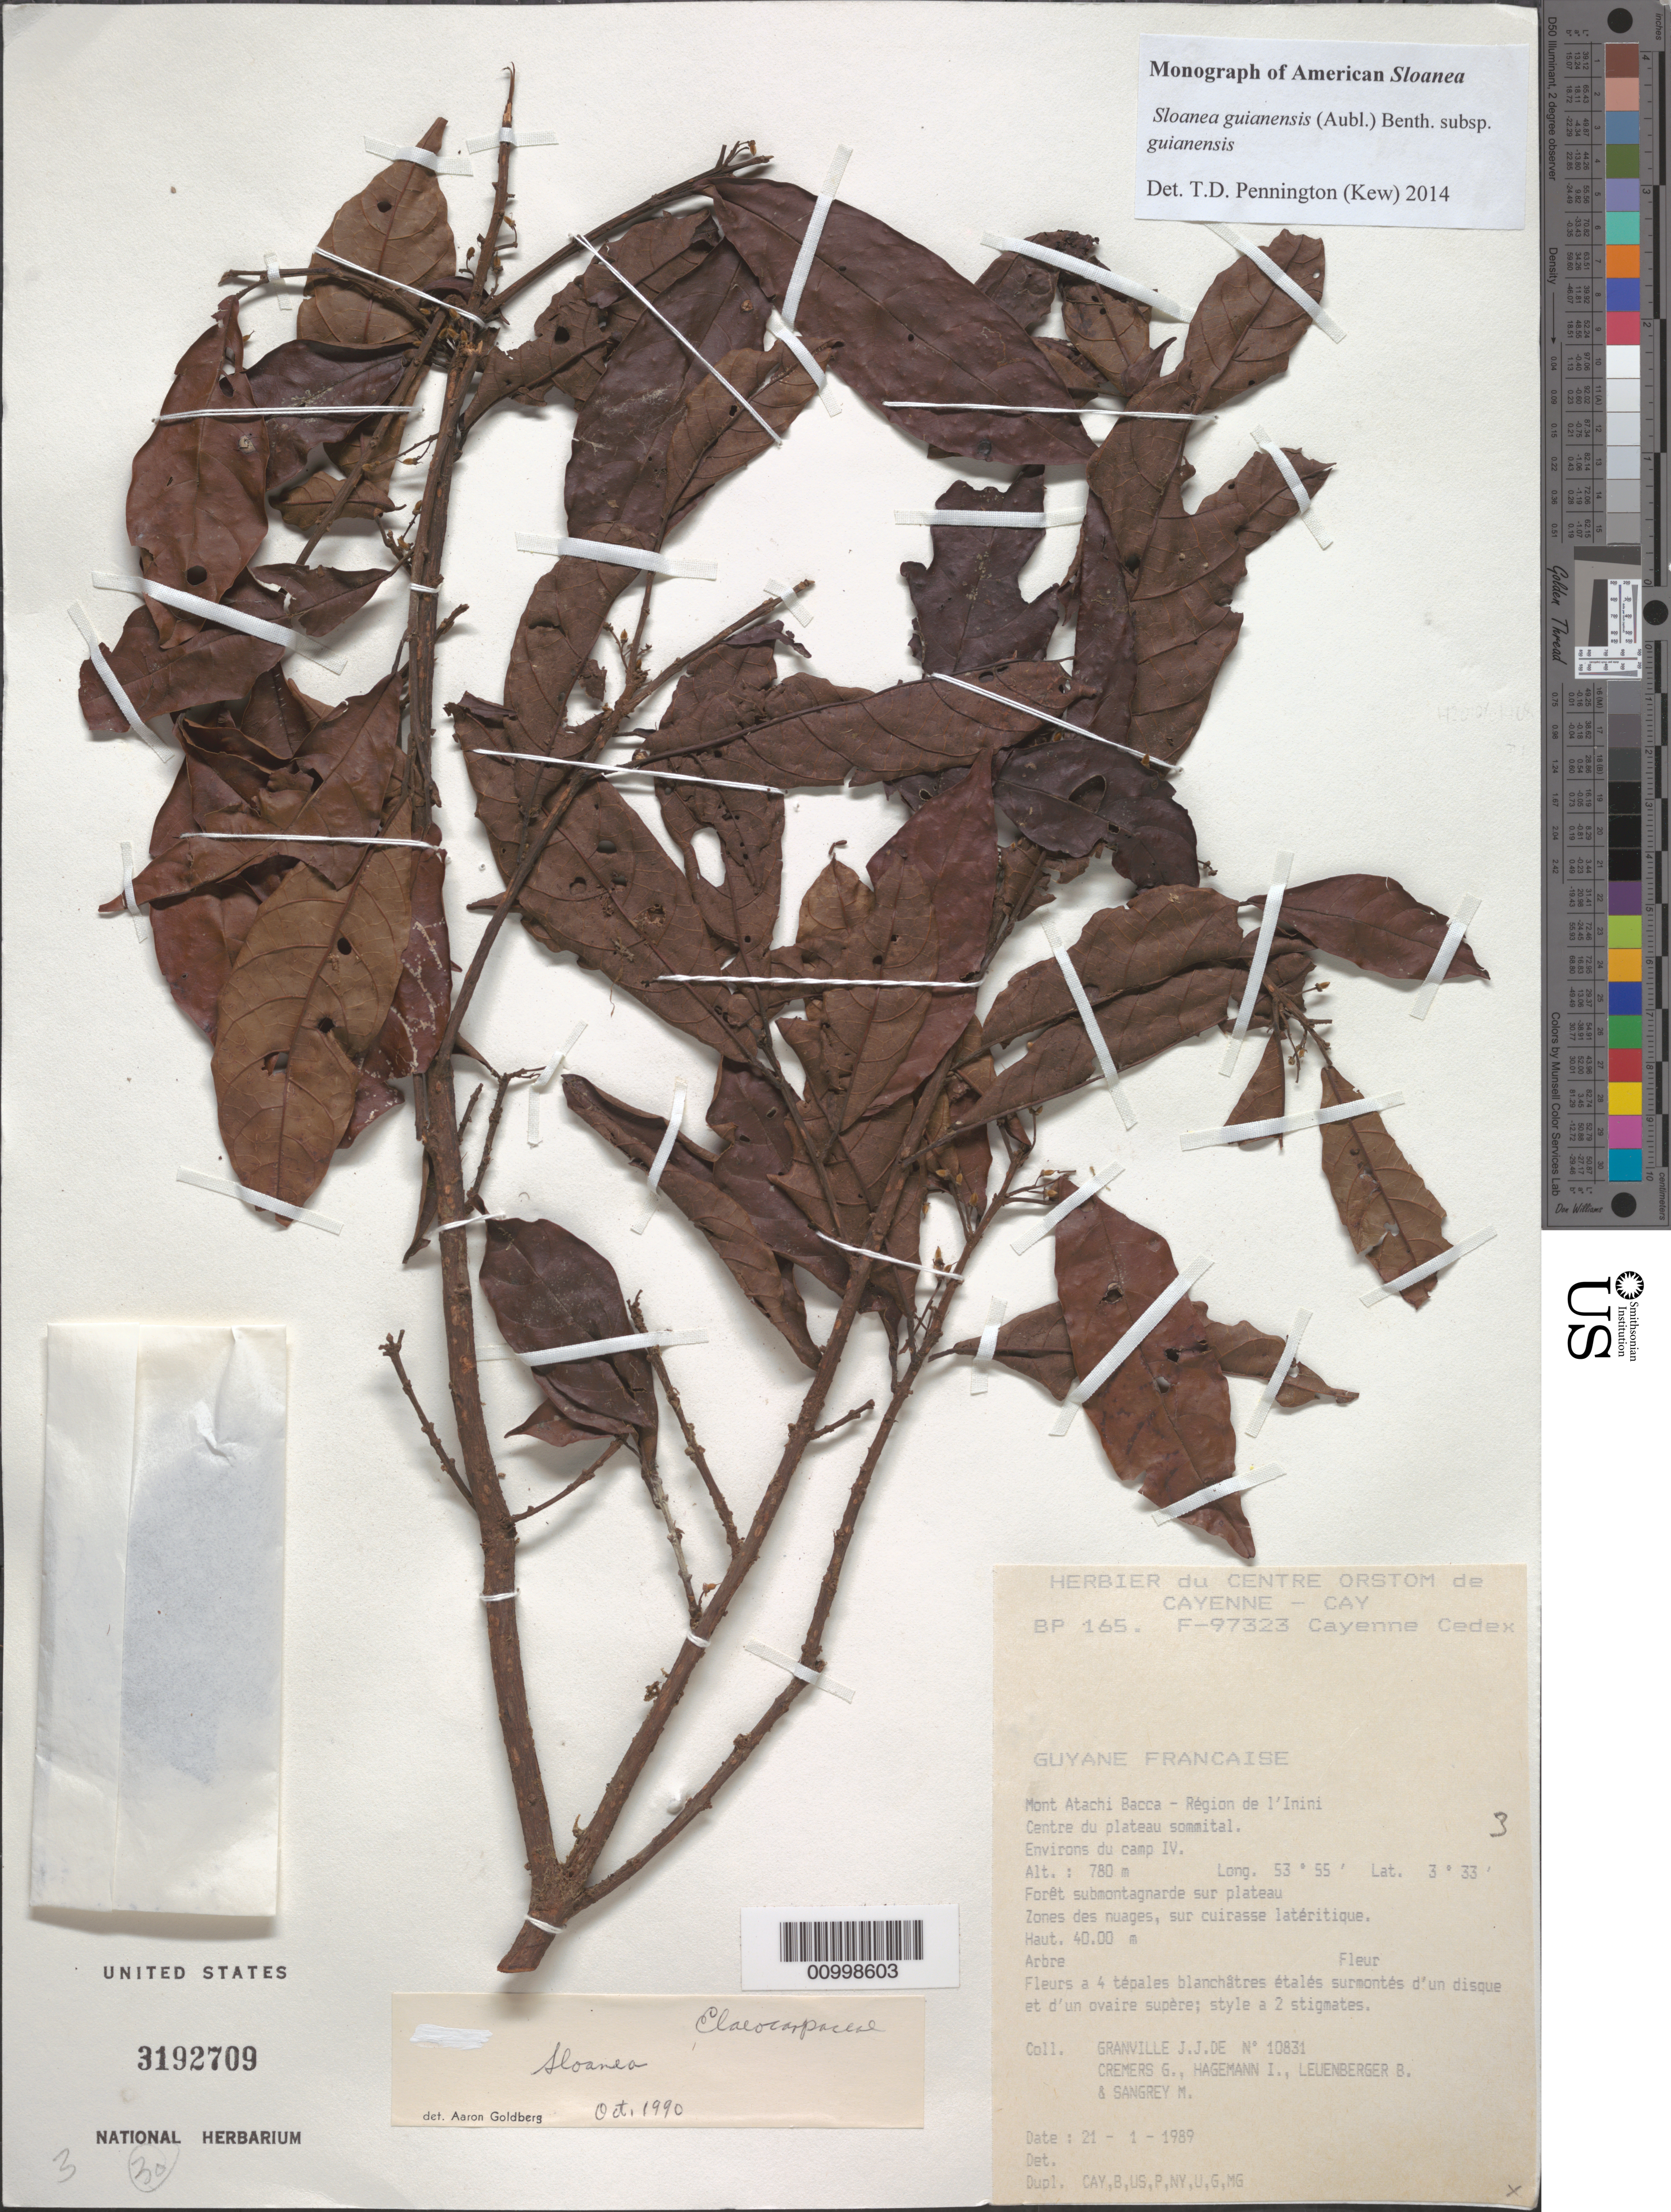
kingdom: Plantae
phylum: Tracheophyta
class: Magnoliopsida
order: Oxalidales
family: Elaeocarpaceae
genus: Sloanea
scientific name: Sloanea guianensis subsp. guianensis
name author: (Aubl.) Benth.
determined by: Pennington, T. D., (K)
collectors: J.-J. de Granville, G. Cremers, J. Hagemann, B. E. Leuenberger & M. S. Sangrey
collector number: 10831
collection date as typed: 21-Jan-89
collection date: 1989-01-21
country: French Guiana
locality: Mont Atachi Bacca, région de l'Inini. Centre du plateau sommital. Environs du camp IV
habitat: Foret submontagnarde sur plateau. Zones de nuages, sur cuirasse lateritique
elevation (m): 780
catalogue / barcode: US 3192709